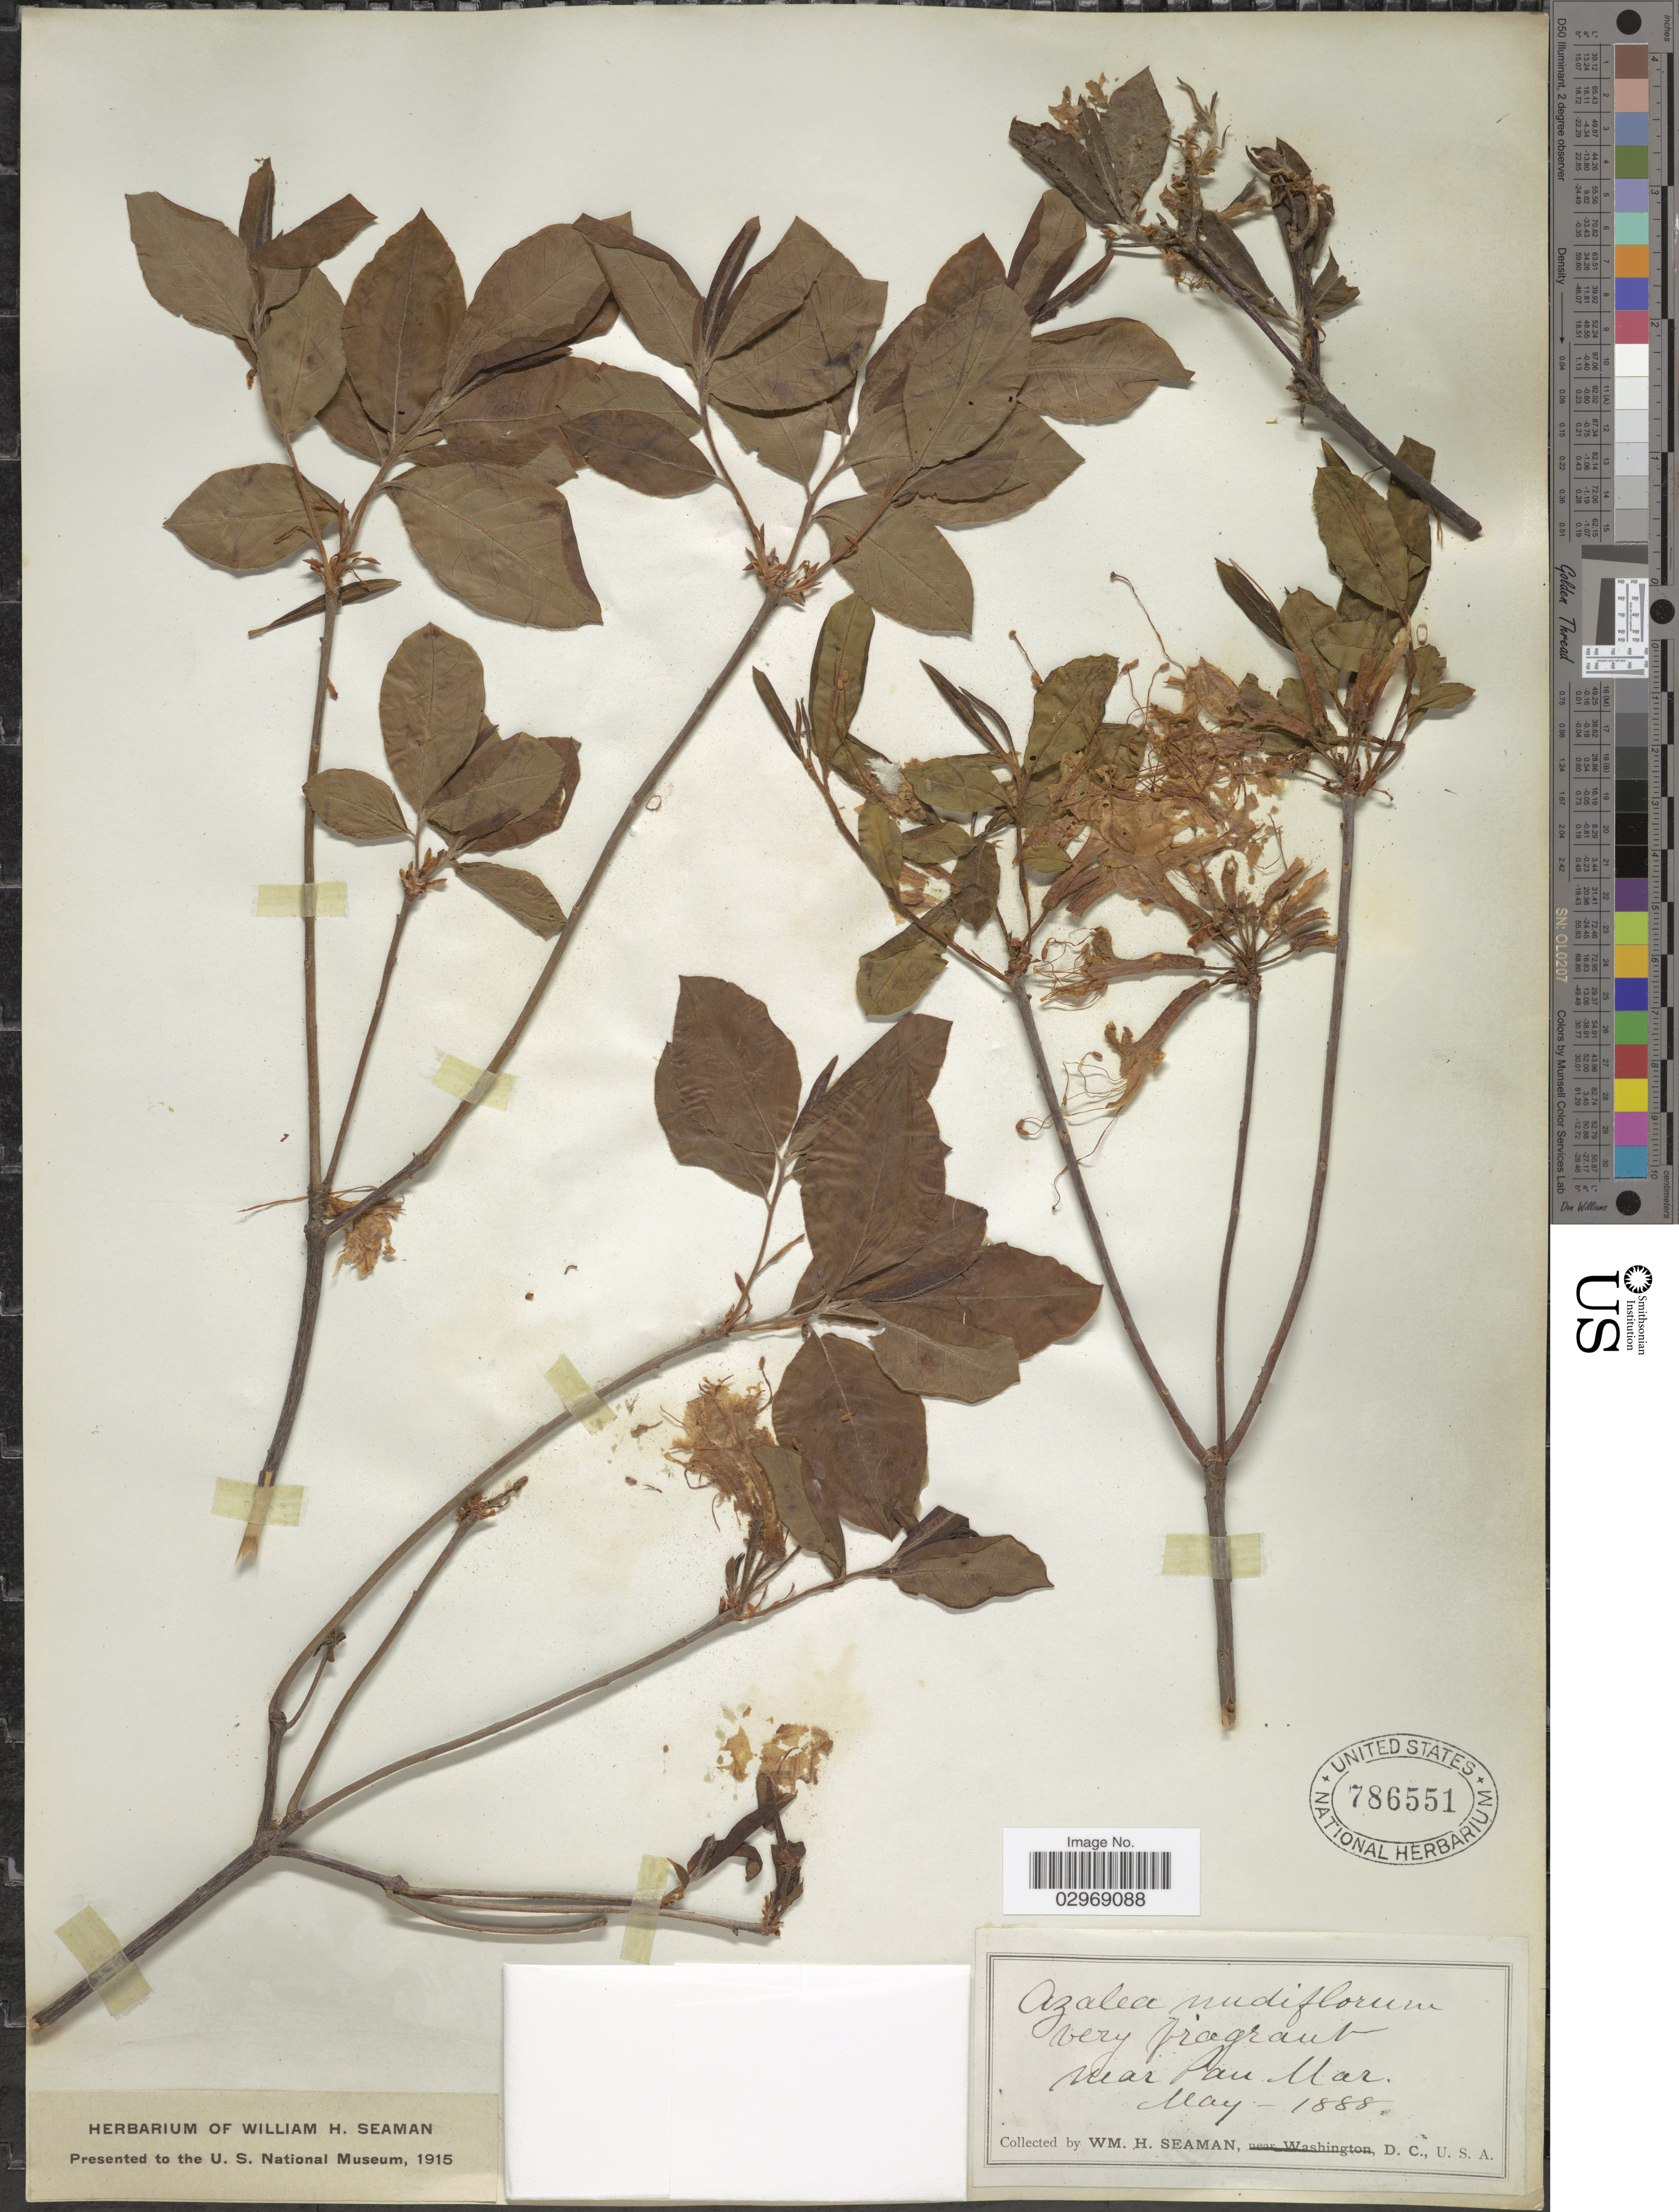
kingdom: Plantae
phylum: Tracheophyta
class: Magnoliopsida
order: Ericales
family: Ericaceae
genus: Rhododendron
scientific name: Rhododendron nudiflorum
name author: Torr.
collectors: W. Seaman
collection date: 1888-05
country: United States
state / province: District of Columbia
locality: Near Pan Mar. D.C.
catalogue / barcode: US 786551